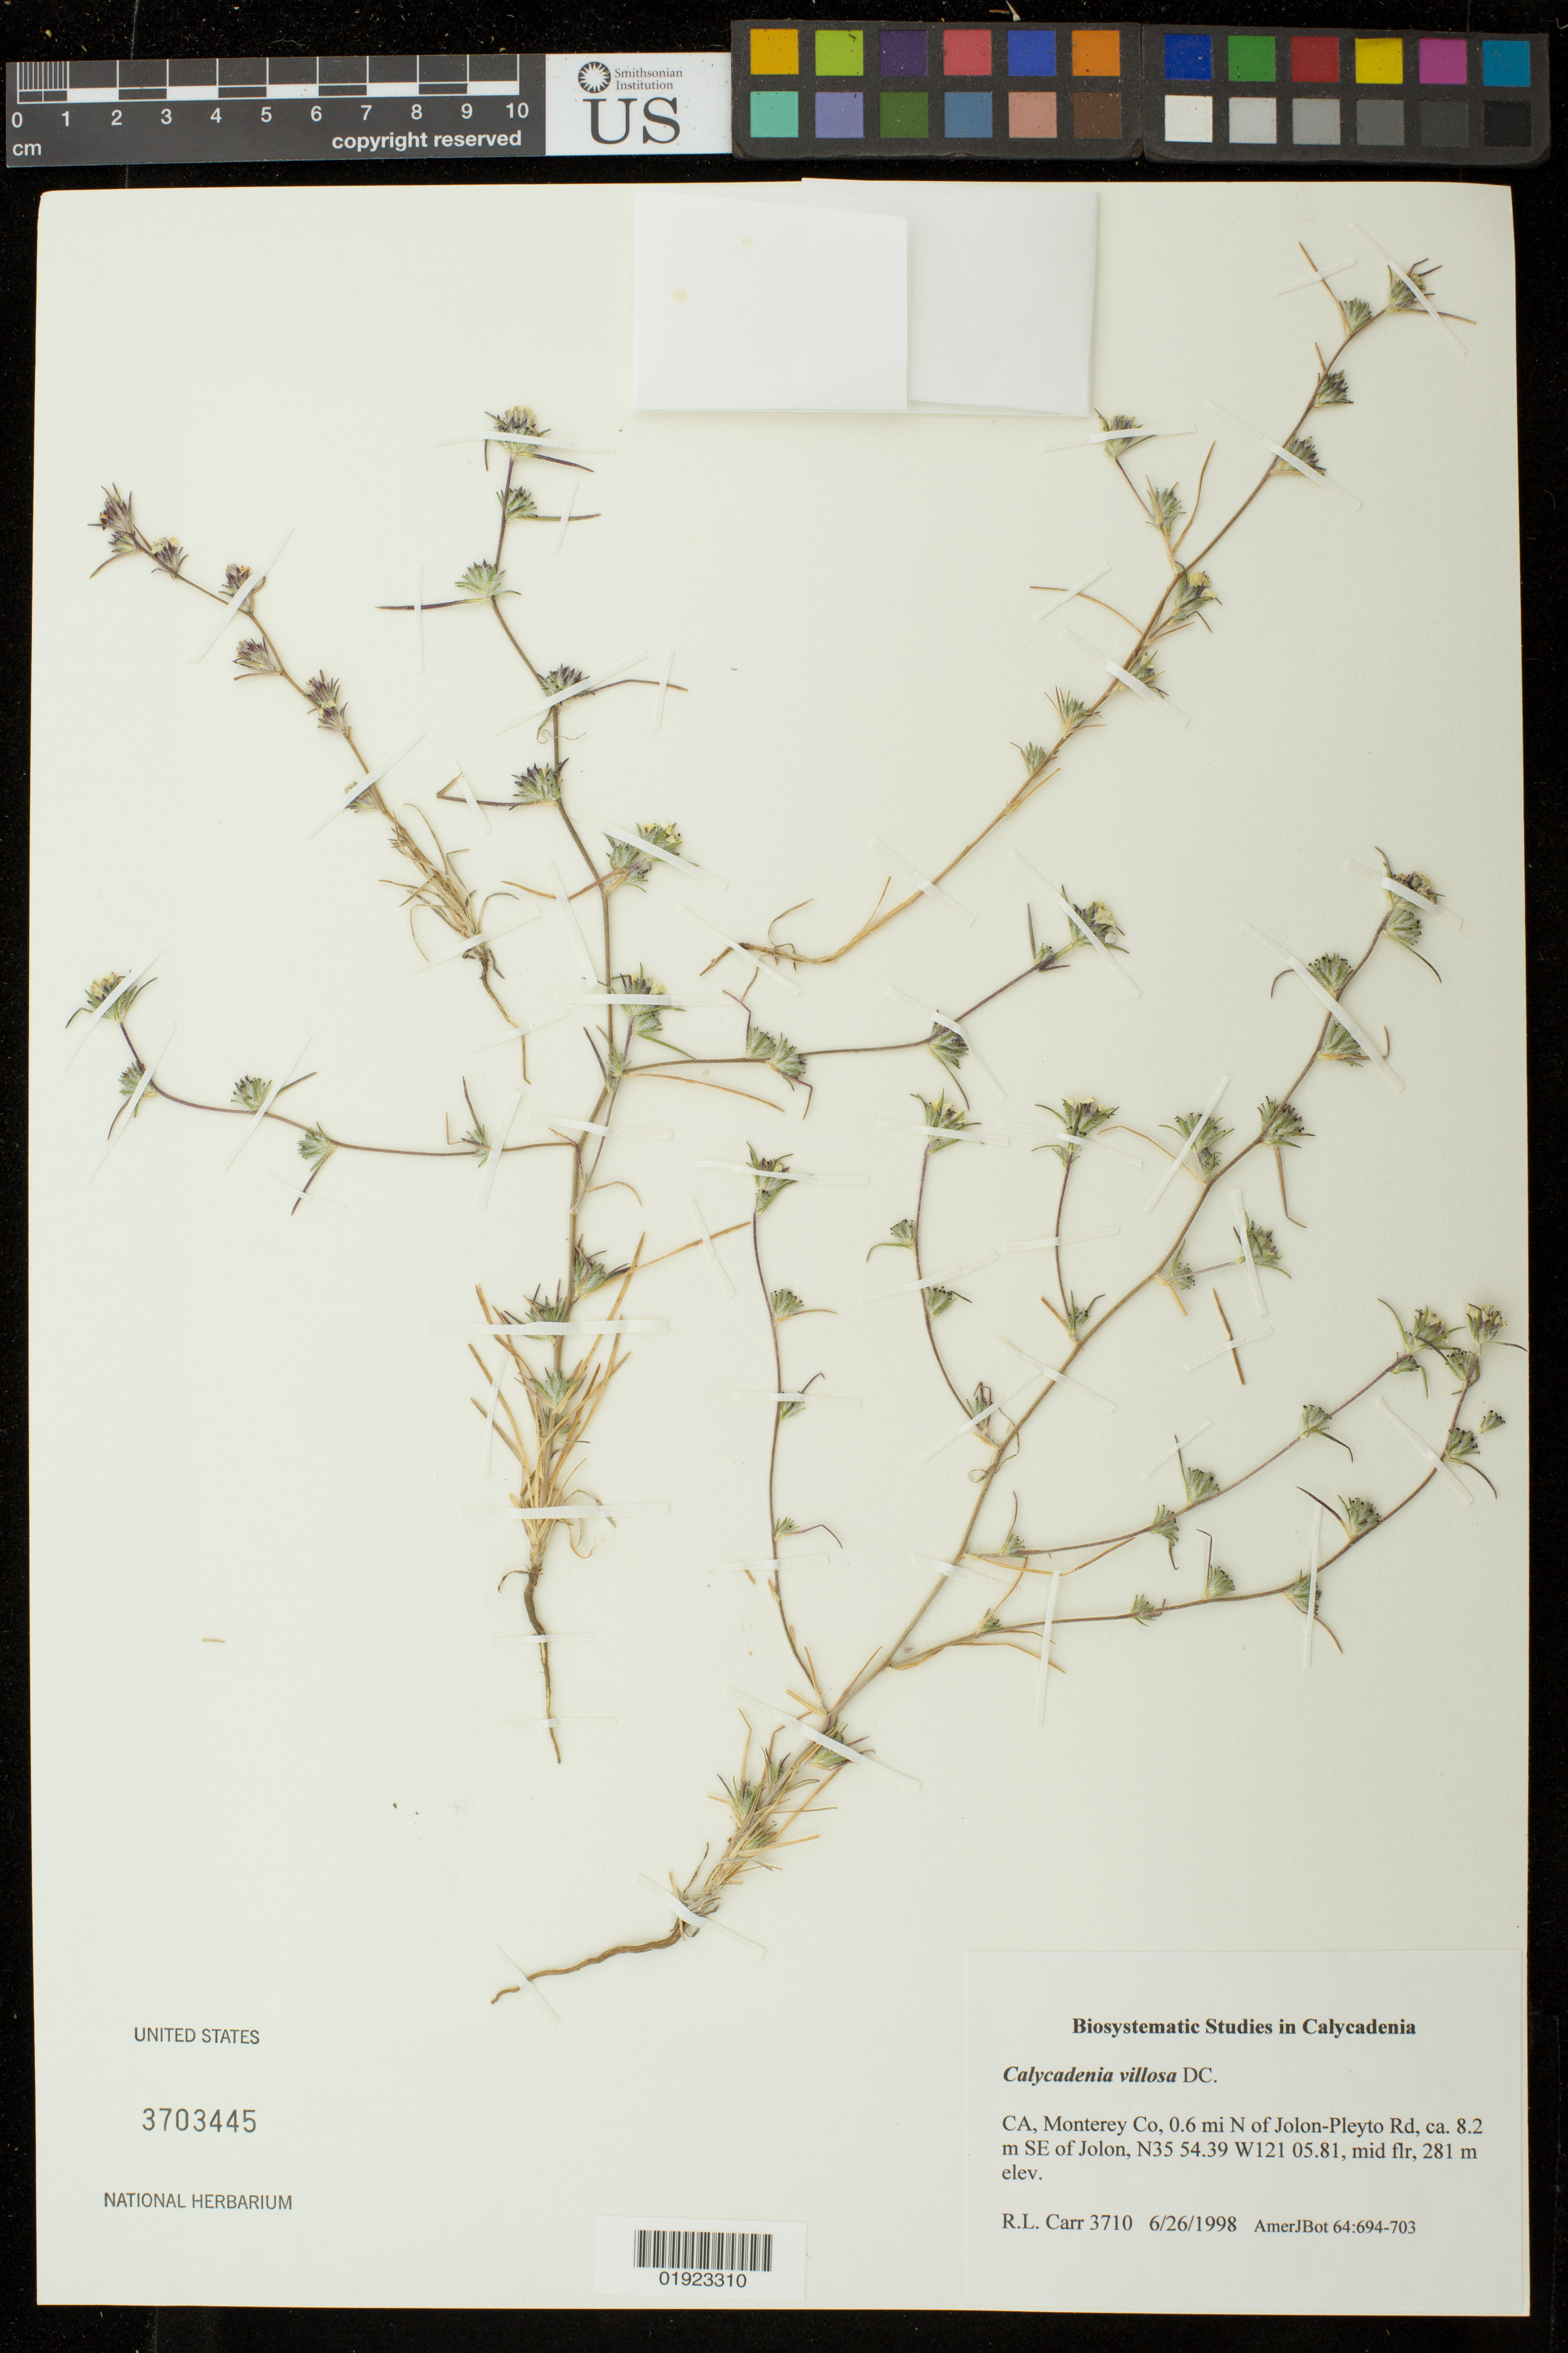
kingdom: Plantae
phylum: Tracheophyta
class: Magnoliopsida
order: Asterales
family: Asteraceae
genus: Calycadenia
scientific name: Calycadenia villosa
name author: DC.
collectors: R. Carr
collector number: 3710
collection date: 1998-06-26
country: United States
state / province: California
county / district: Monterey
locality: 0.6 mi N of Jolon-Pleyto Rd, ca. 8.2 m SE of Jolon.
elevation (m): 281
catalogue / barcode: US 3703445